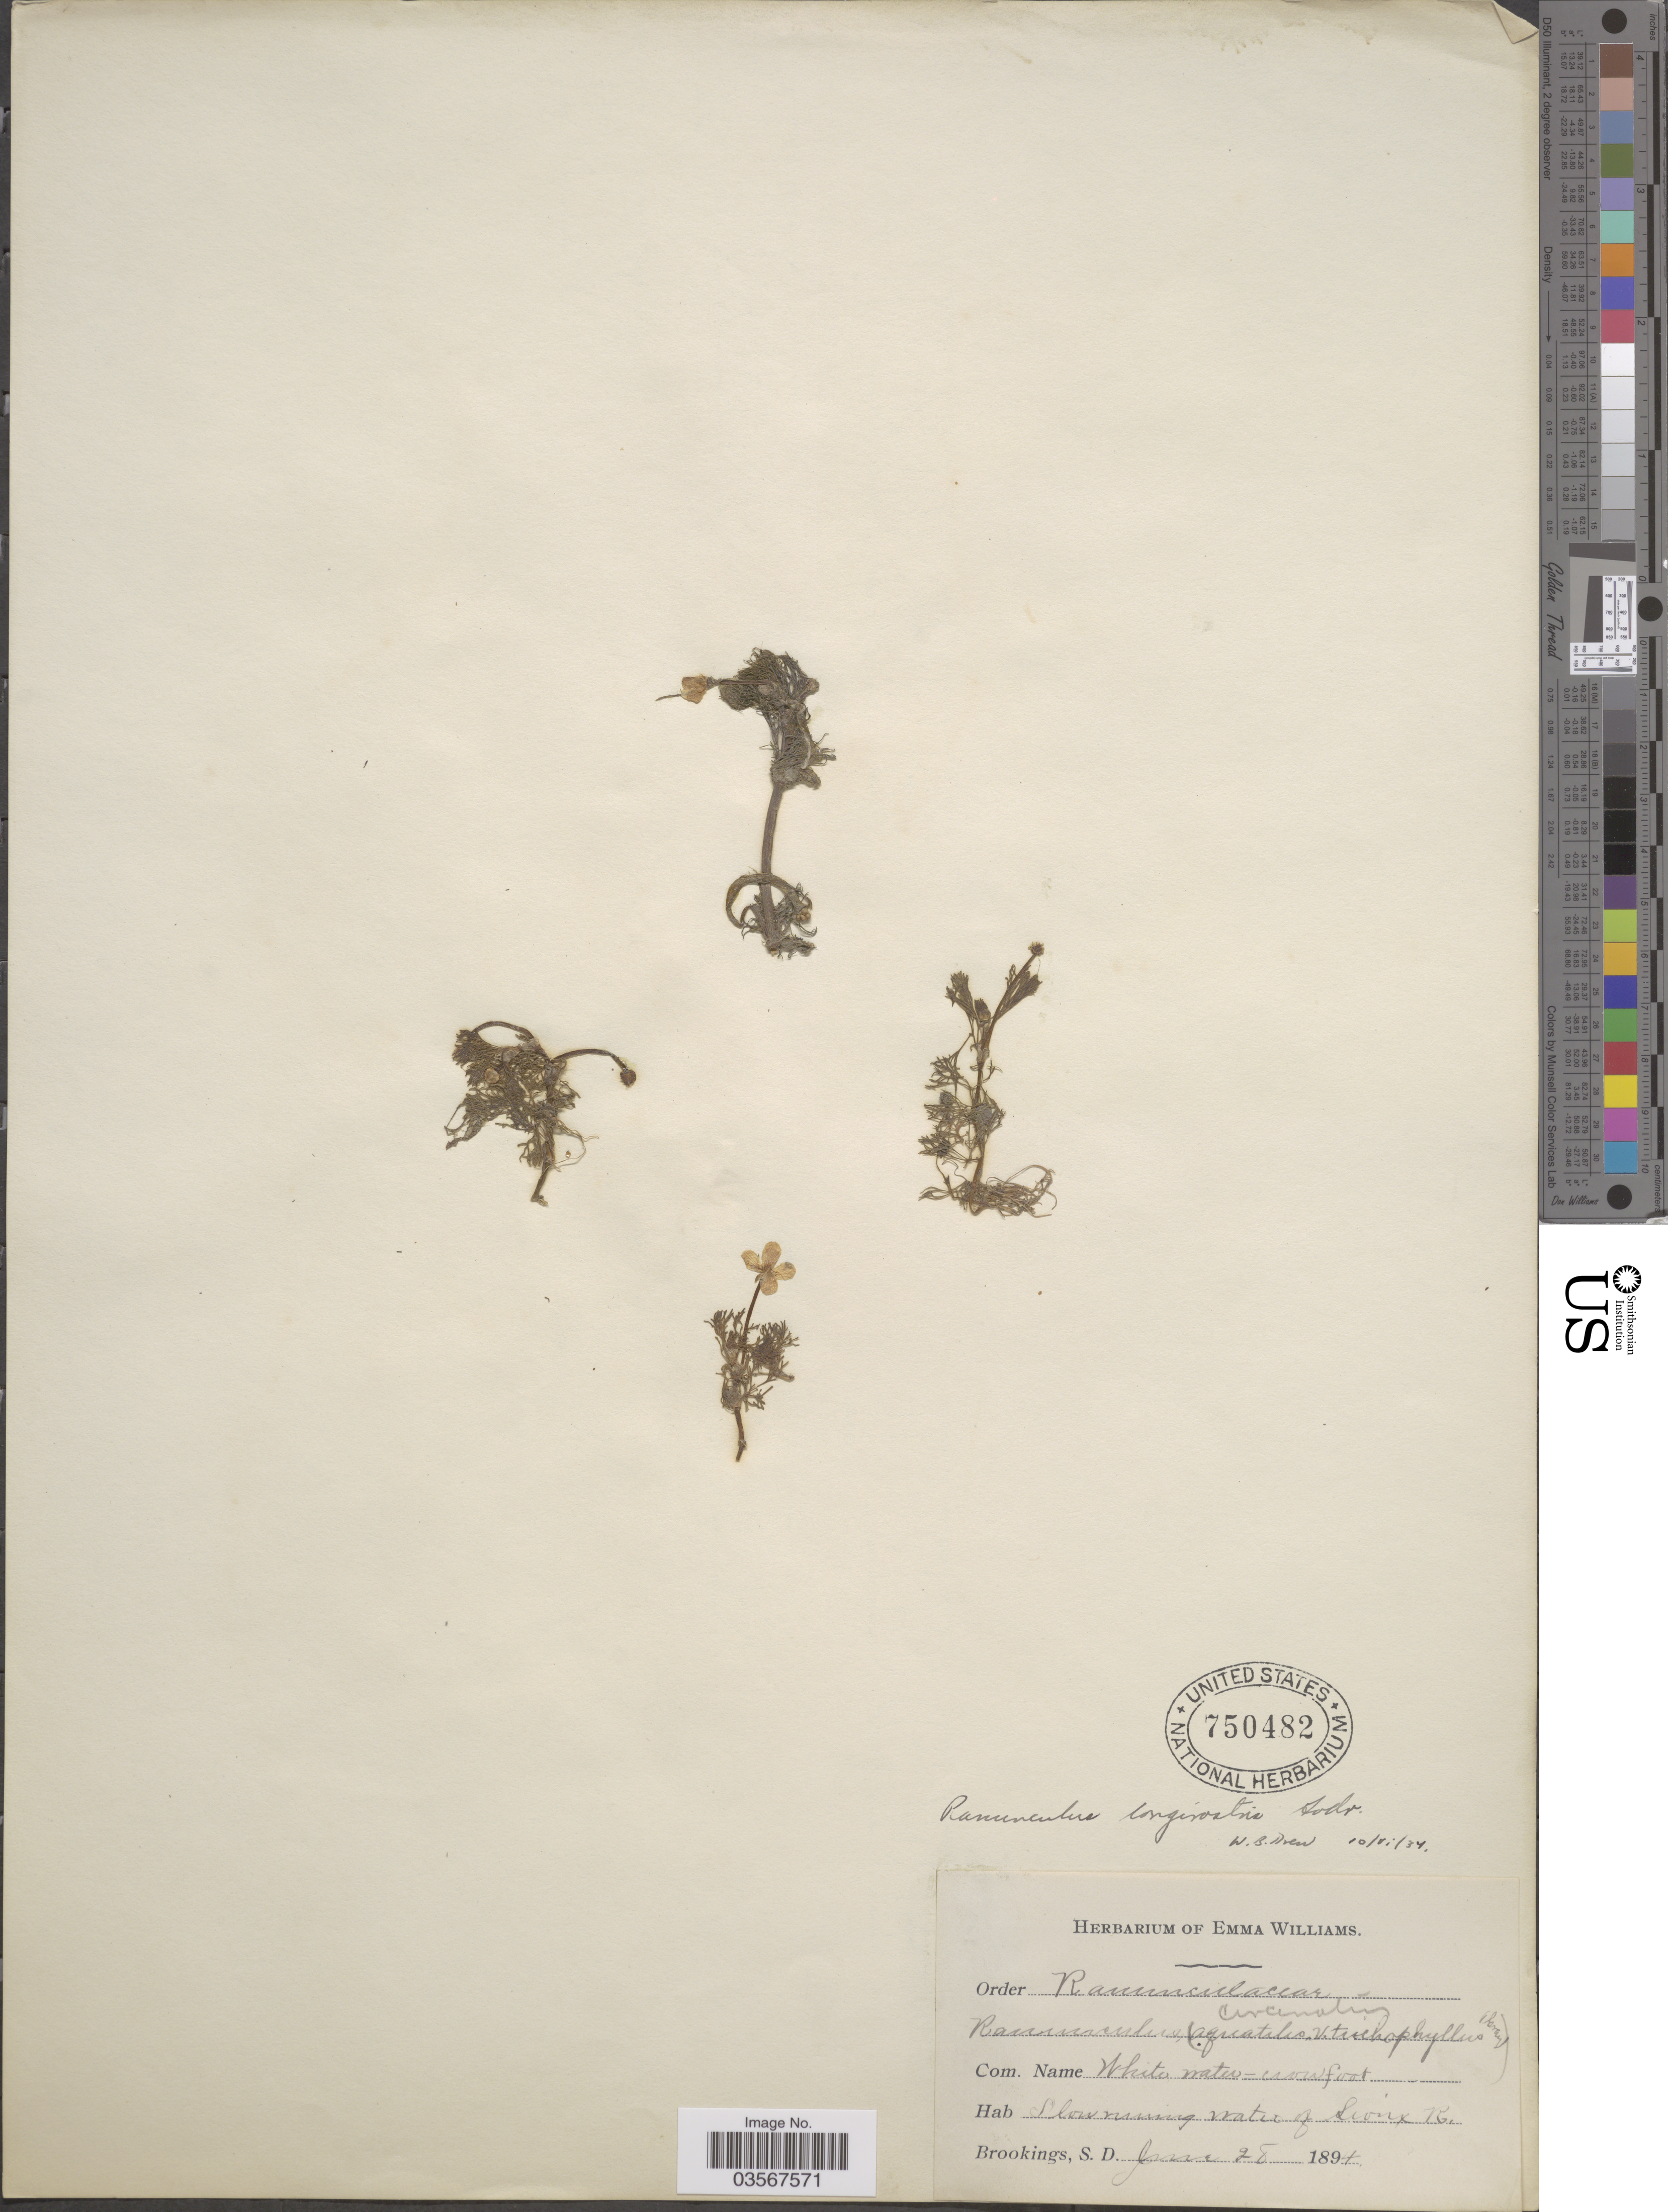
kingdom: Plantae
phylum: Tracheophyta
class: Magnoliopsida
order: Ranunculales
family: Ranunculaceae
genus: Ranunculus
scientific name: Ranunculus longirostris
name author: Godr.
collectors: Ex herb. of Emma Williams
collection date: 1894-06-28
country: United States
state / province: South Dakota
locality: Slow running water of Sioux R. Brookings.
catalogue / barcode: US 750482